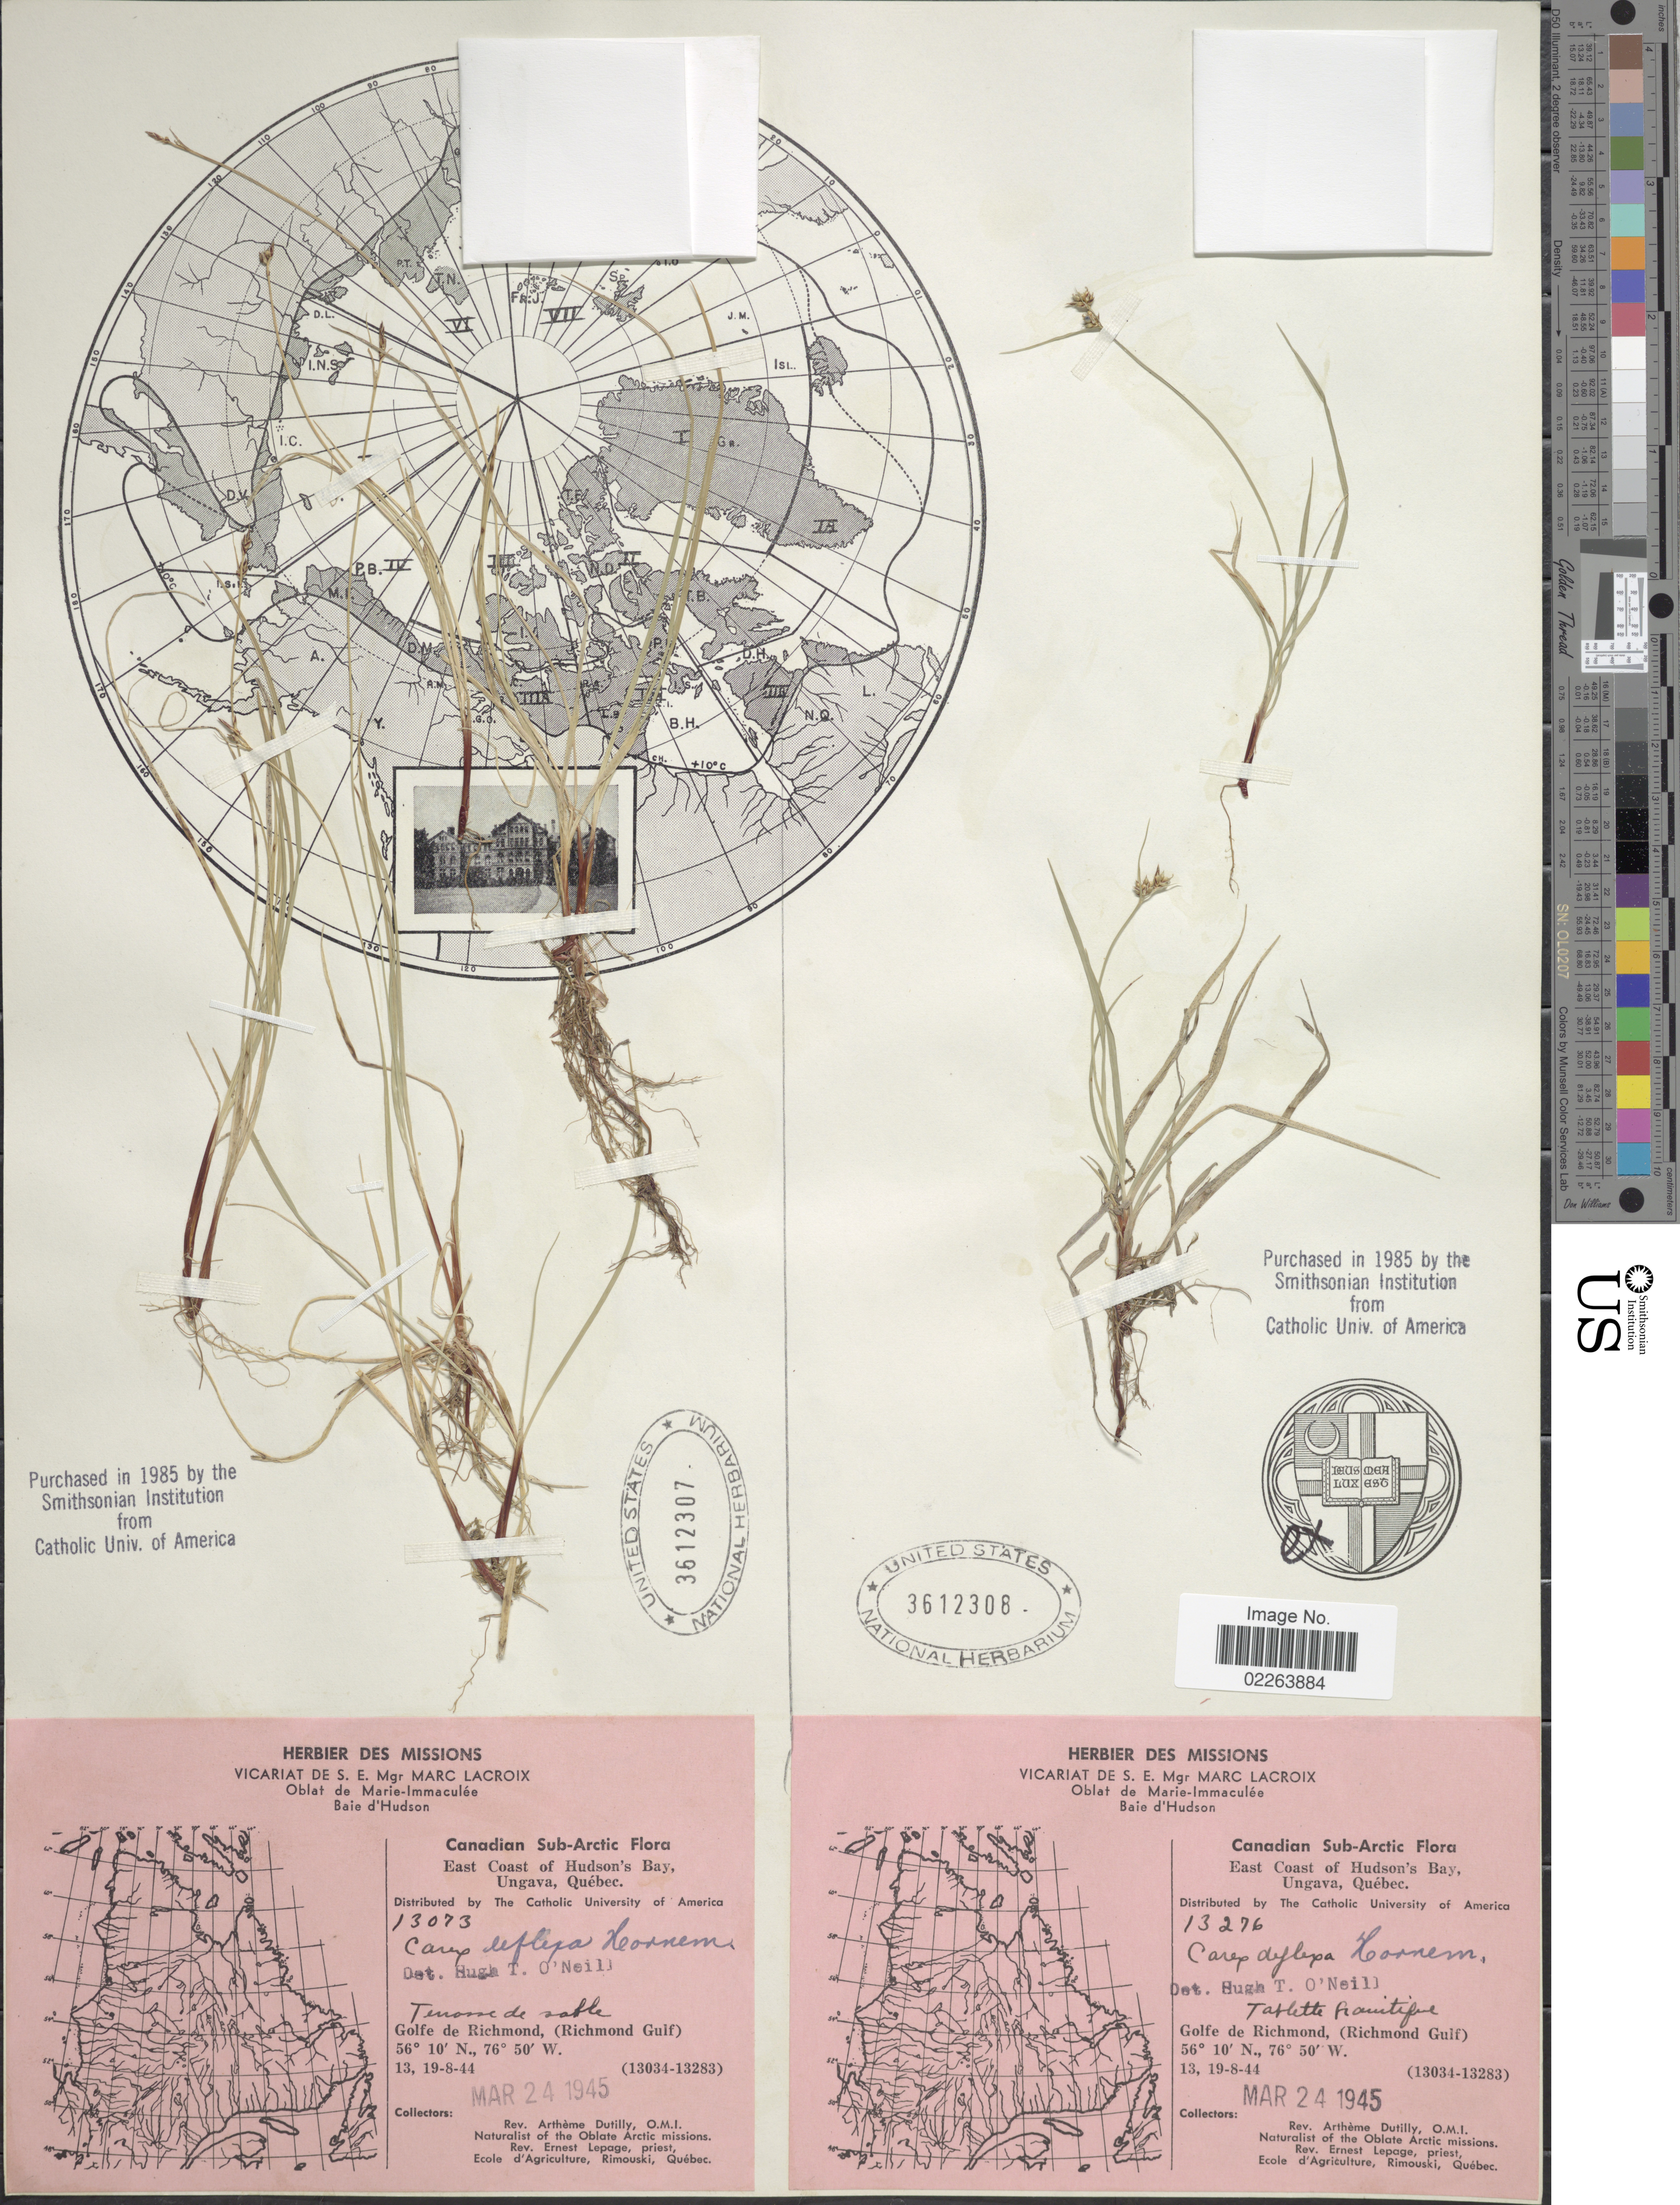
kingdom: Plantae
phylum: Tracheophyta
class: Liliopsida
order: Poales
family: Cyperaceae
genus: Carex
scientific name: Carex deflexa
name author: Hornem.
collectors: A. Dutilly & E. Lepage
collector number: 13276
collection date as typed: Transcribed d/m/y: 13/8/44 to 19/8/44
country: Canada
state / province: Quebec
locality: Canadian Sub-Arctic, East Coast of Hudson's Bay, Ungava, Tablette granitique, Golfe de Richmond, (Richmond Gulf)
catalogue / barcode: US 3612308-2